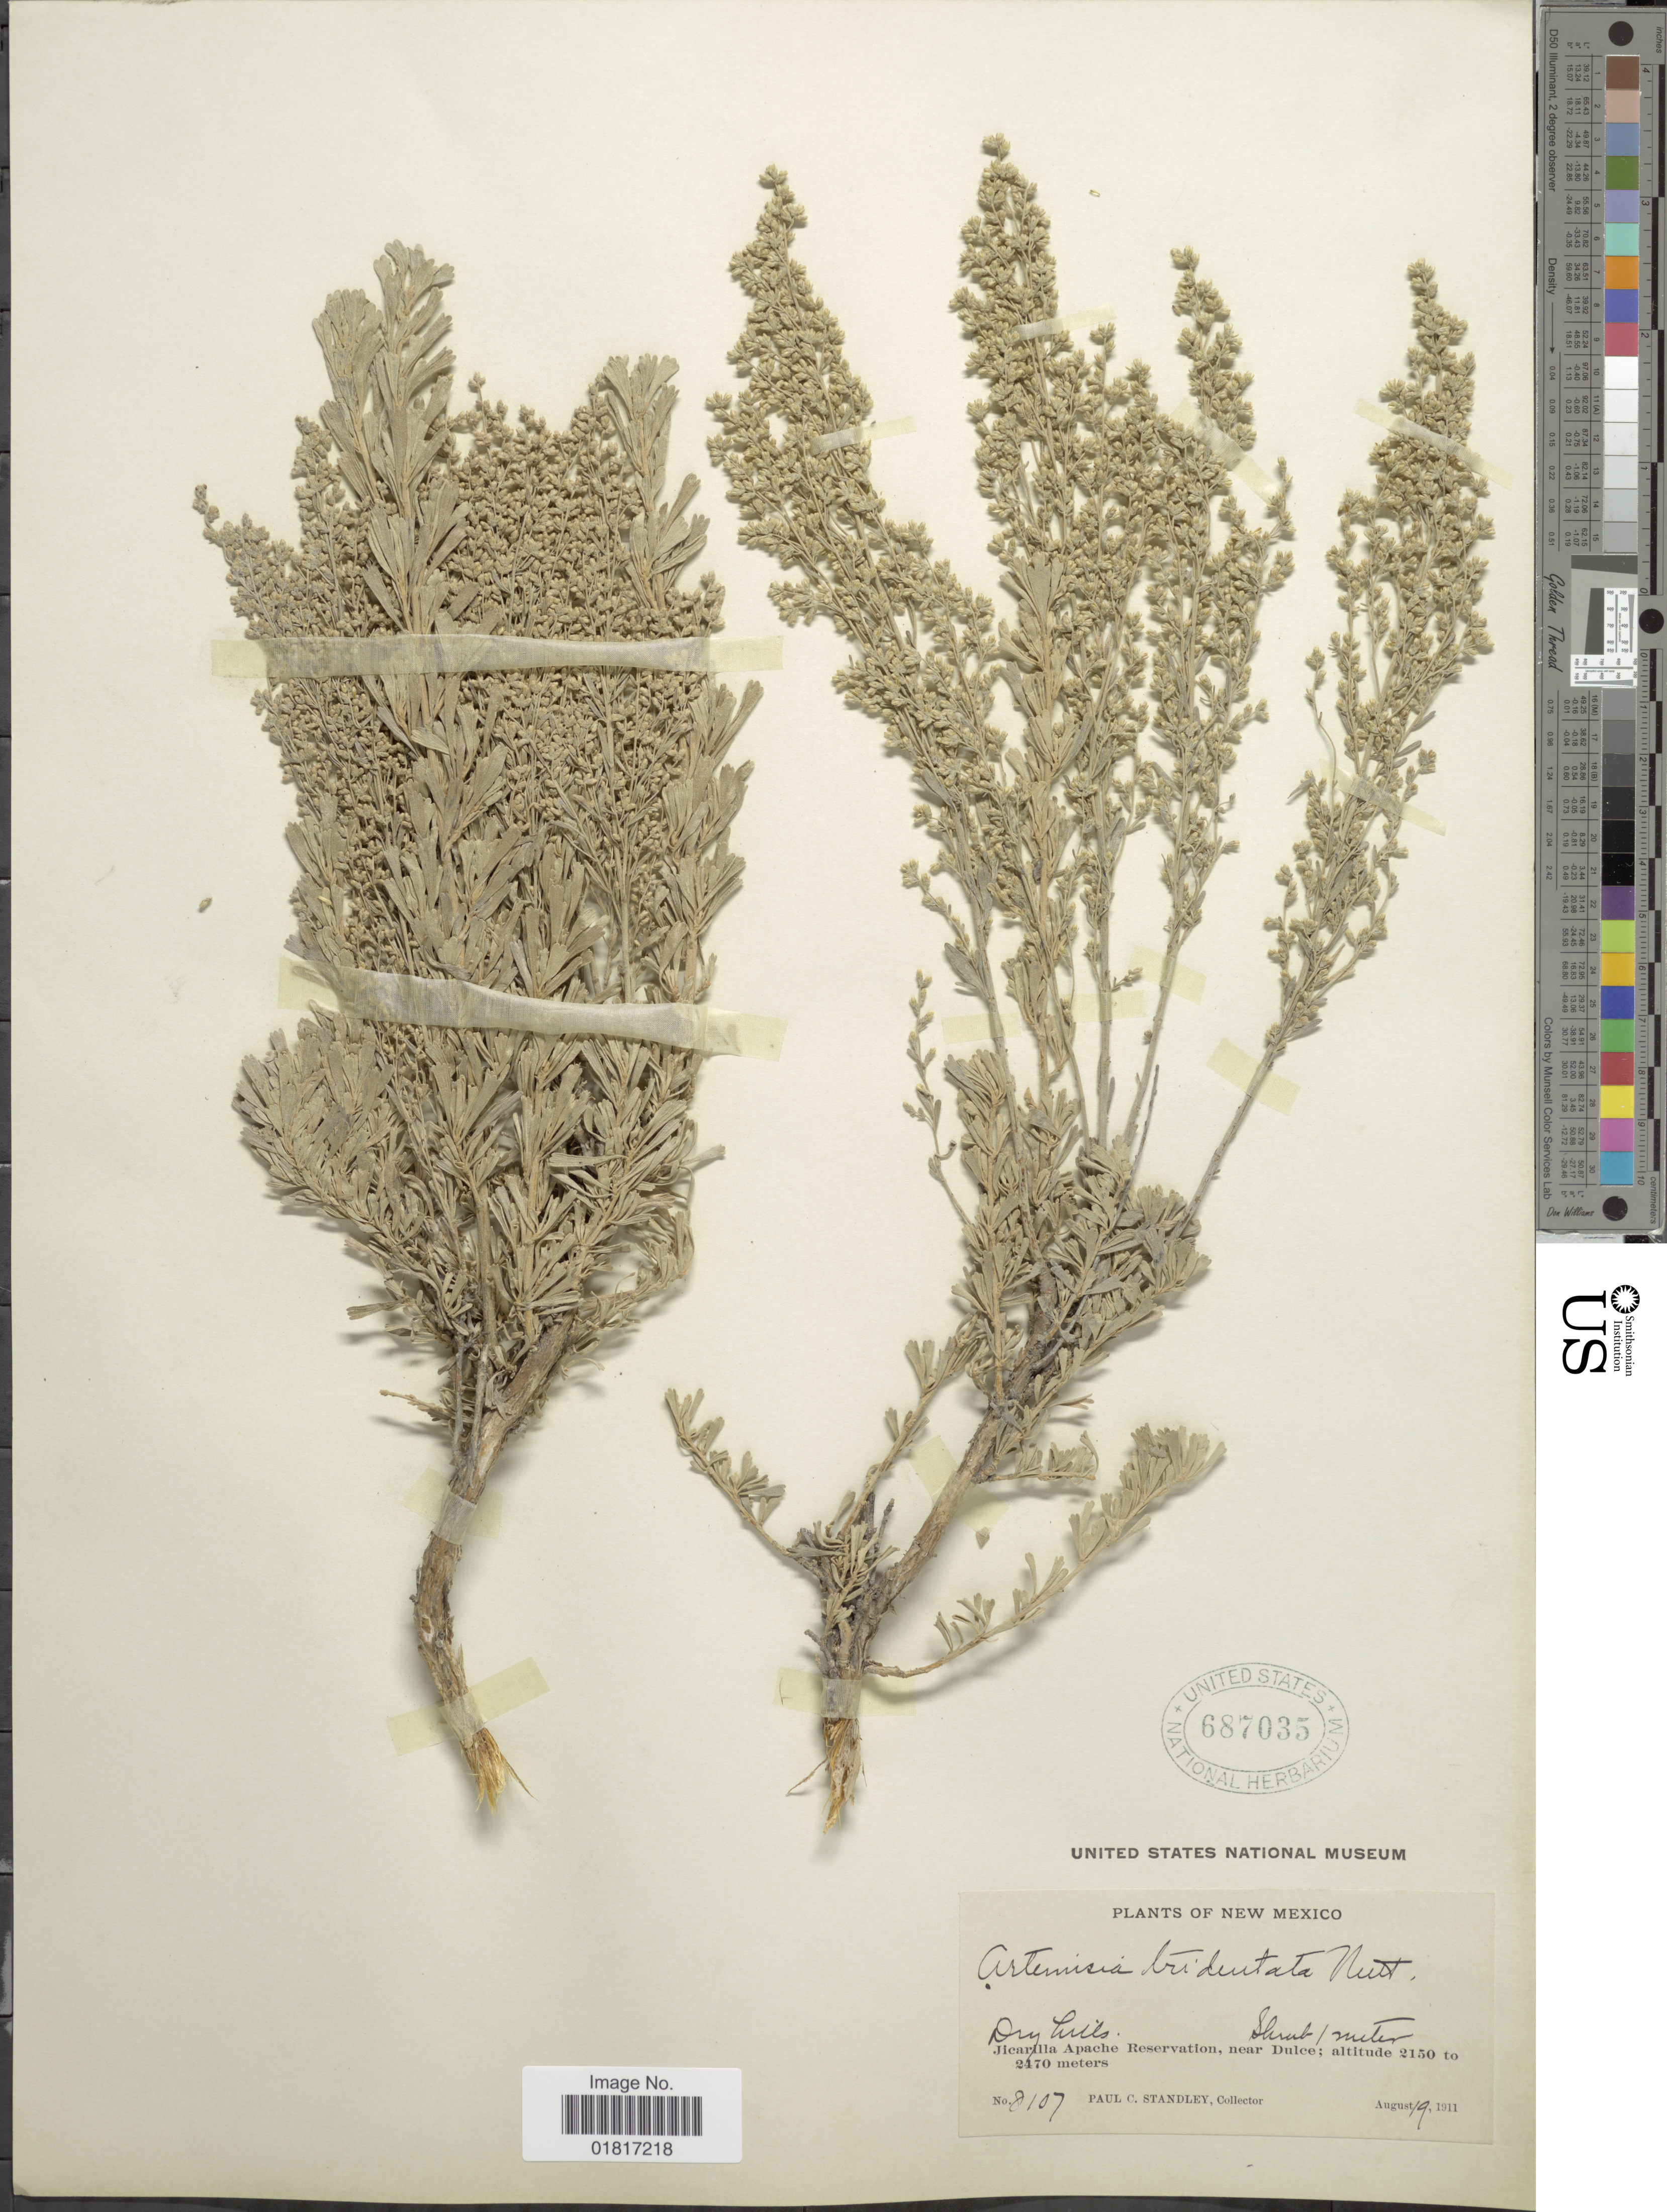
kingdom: Plantae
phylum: Tracheophyta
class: Magnoliopsida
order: Asterales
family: Asteraceae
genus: Artemisia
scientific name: Artemisia tridentata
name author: Nutt.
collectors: P. C. Standley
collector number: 8107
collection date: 1911-08-19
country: United States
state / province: New Mexico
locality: Dry hills, Jicarilla Apache reservation, near Dulce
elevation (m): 2150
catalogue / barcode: US 687035